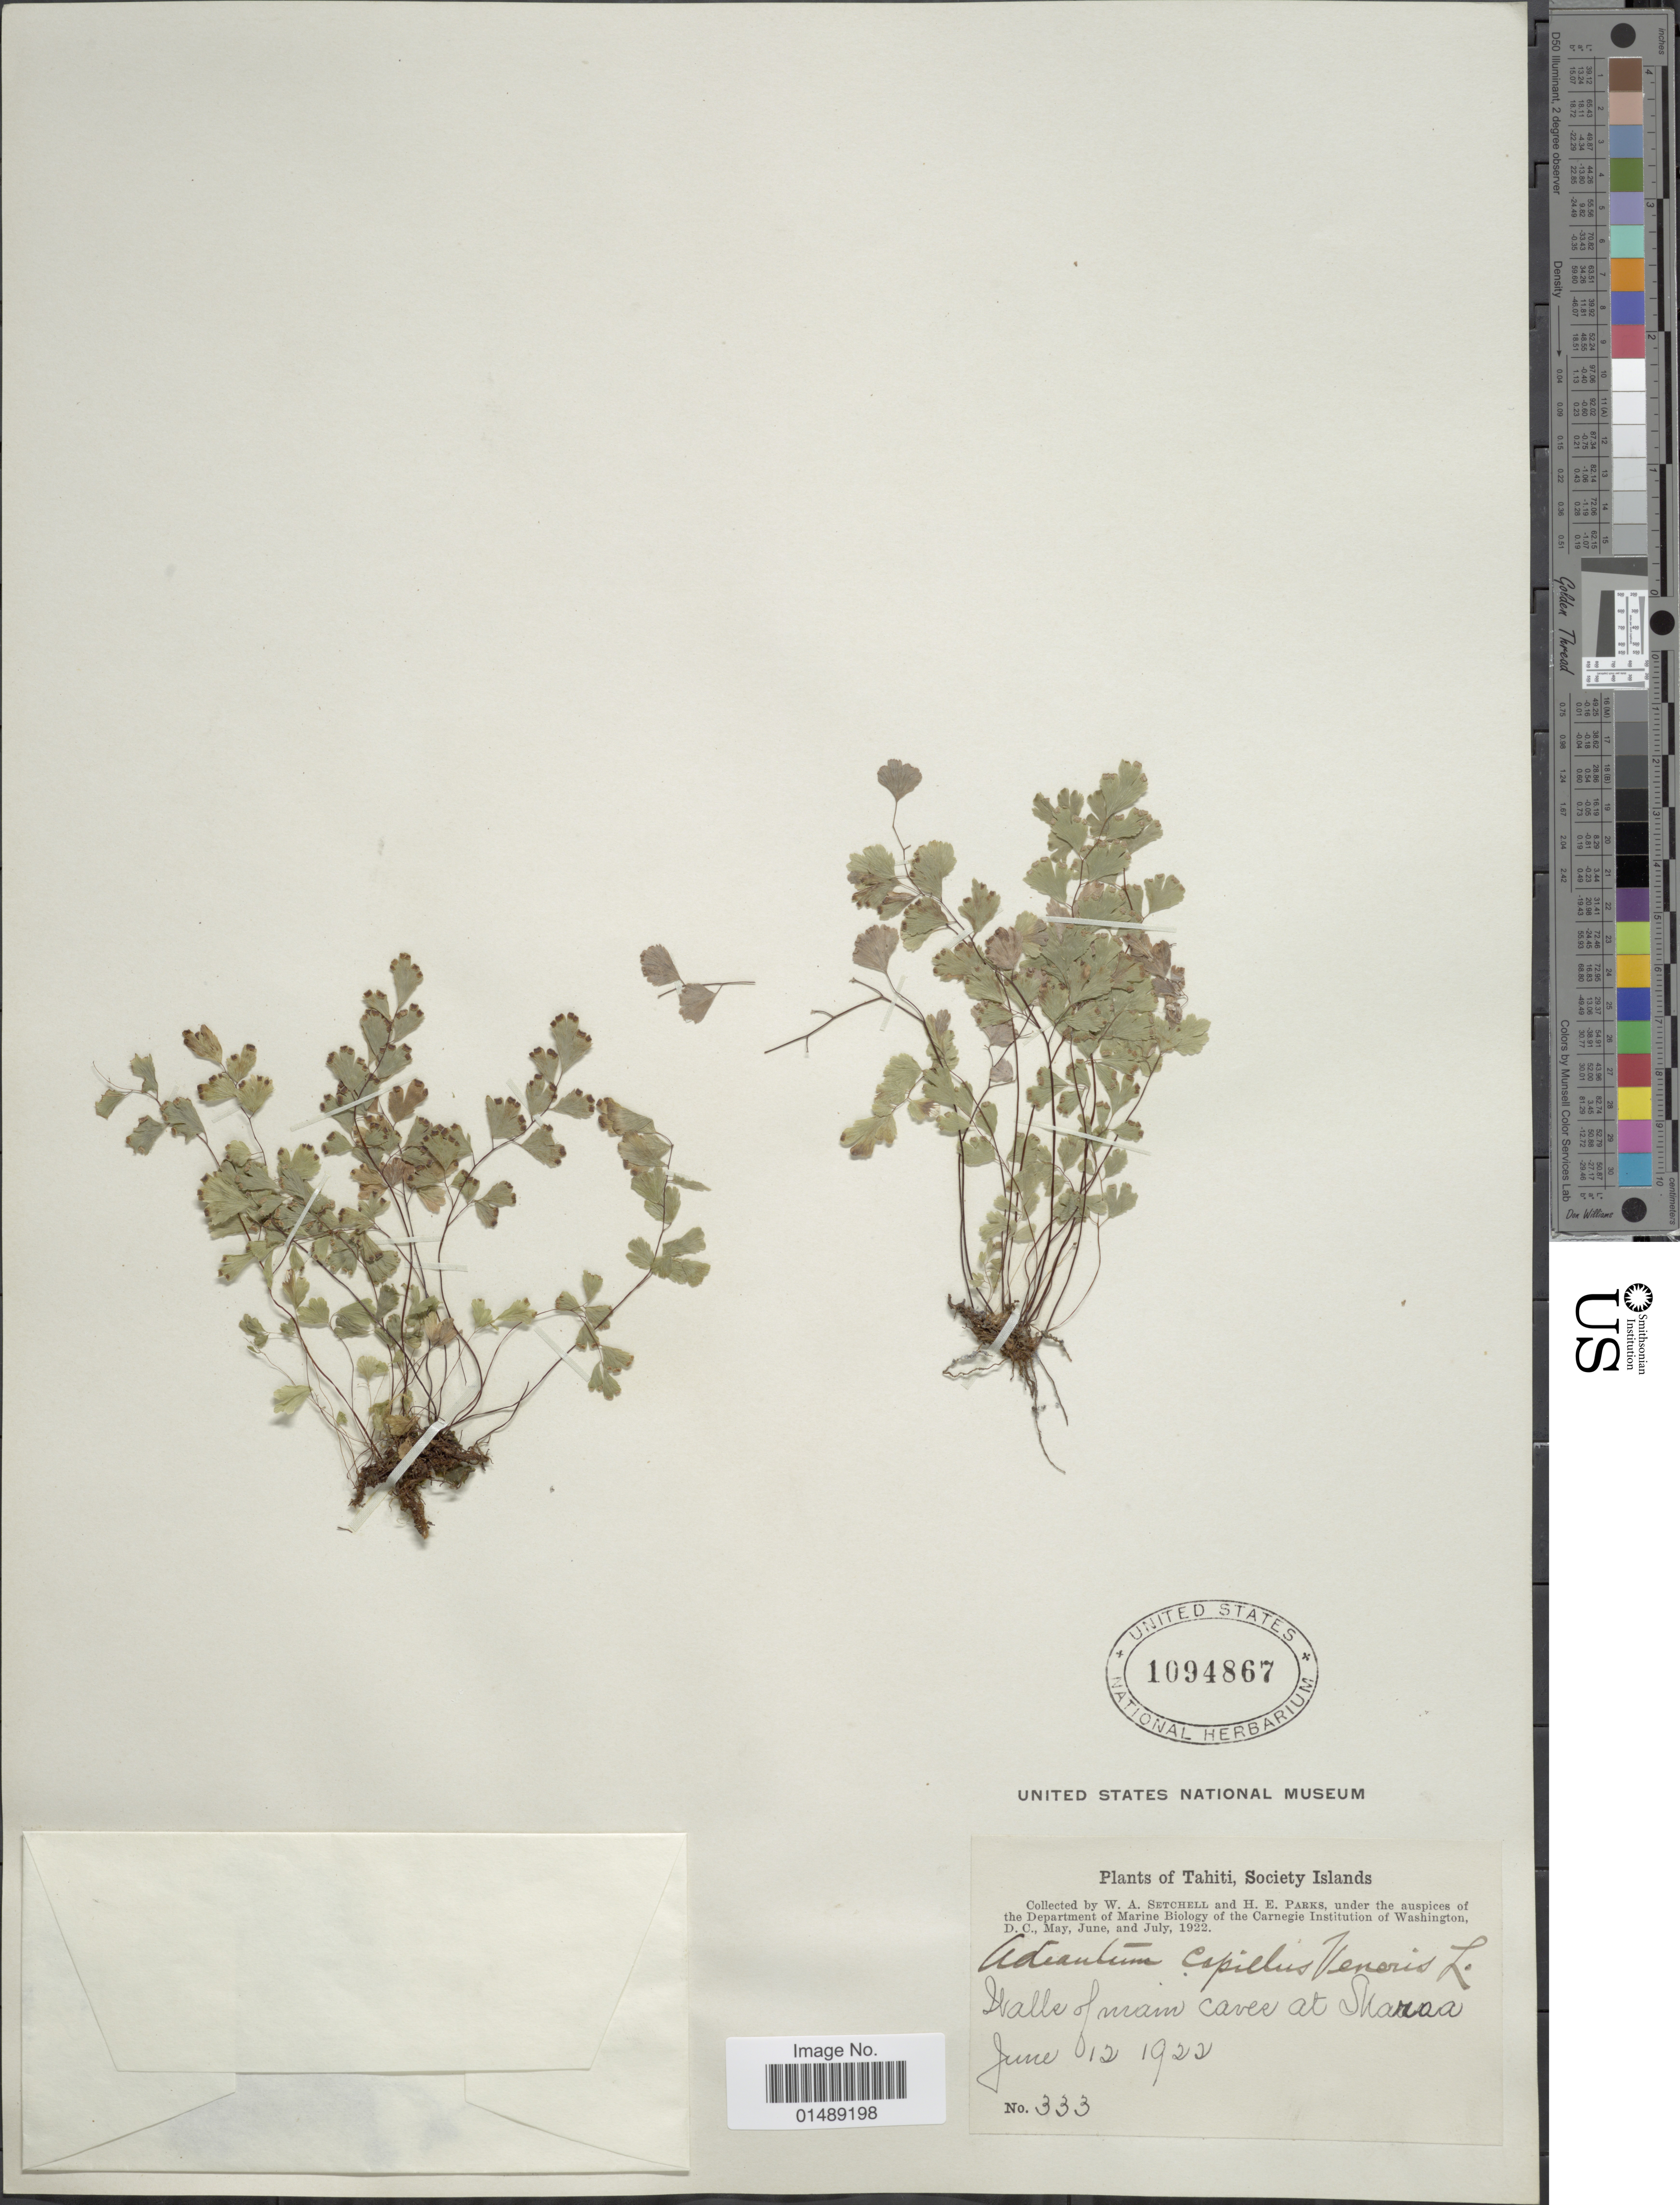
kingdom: Plantae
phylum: Tracheophyta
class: Polypodiopsida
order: Polypodiales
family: Pteridaceae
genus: Adiantum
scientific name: Adiantum capillus-veneris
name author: L.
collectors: W. Setchell & H. E. Parks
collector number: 333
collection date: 1922-06-12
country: French Polynesia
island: Tahiti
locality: Tahiti, Society Islands, Walls of mam caves at Skaroa [interpreted]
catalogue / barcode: US 1094867